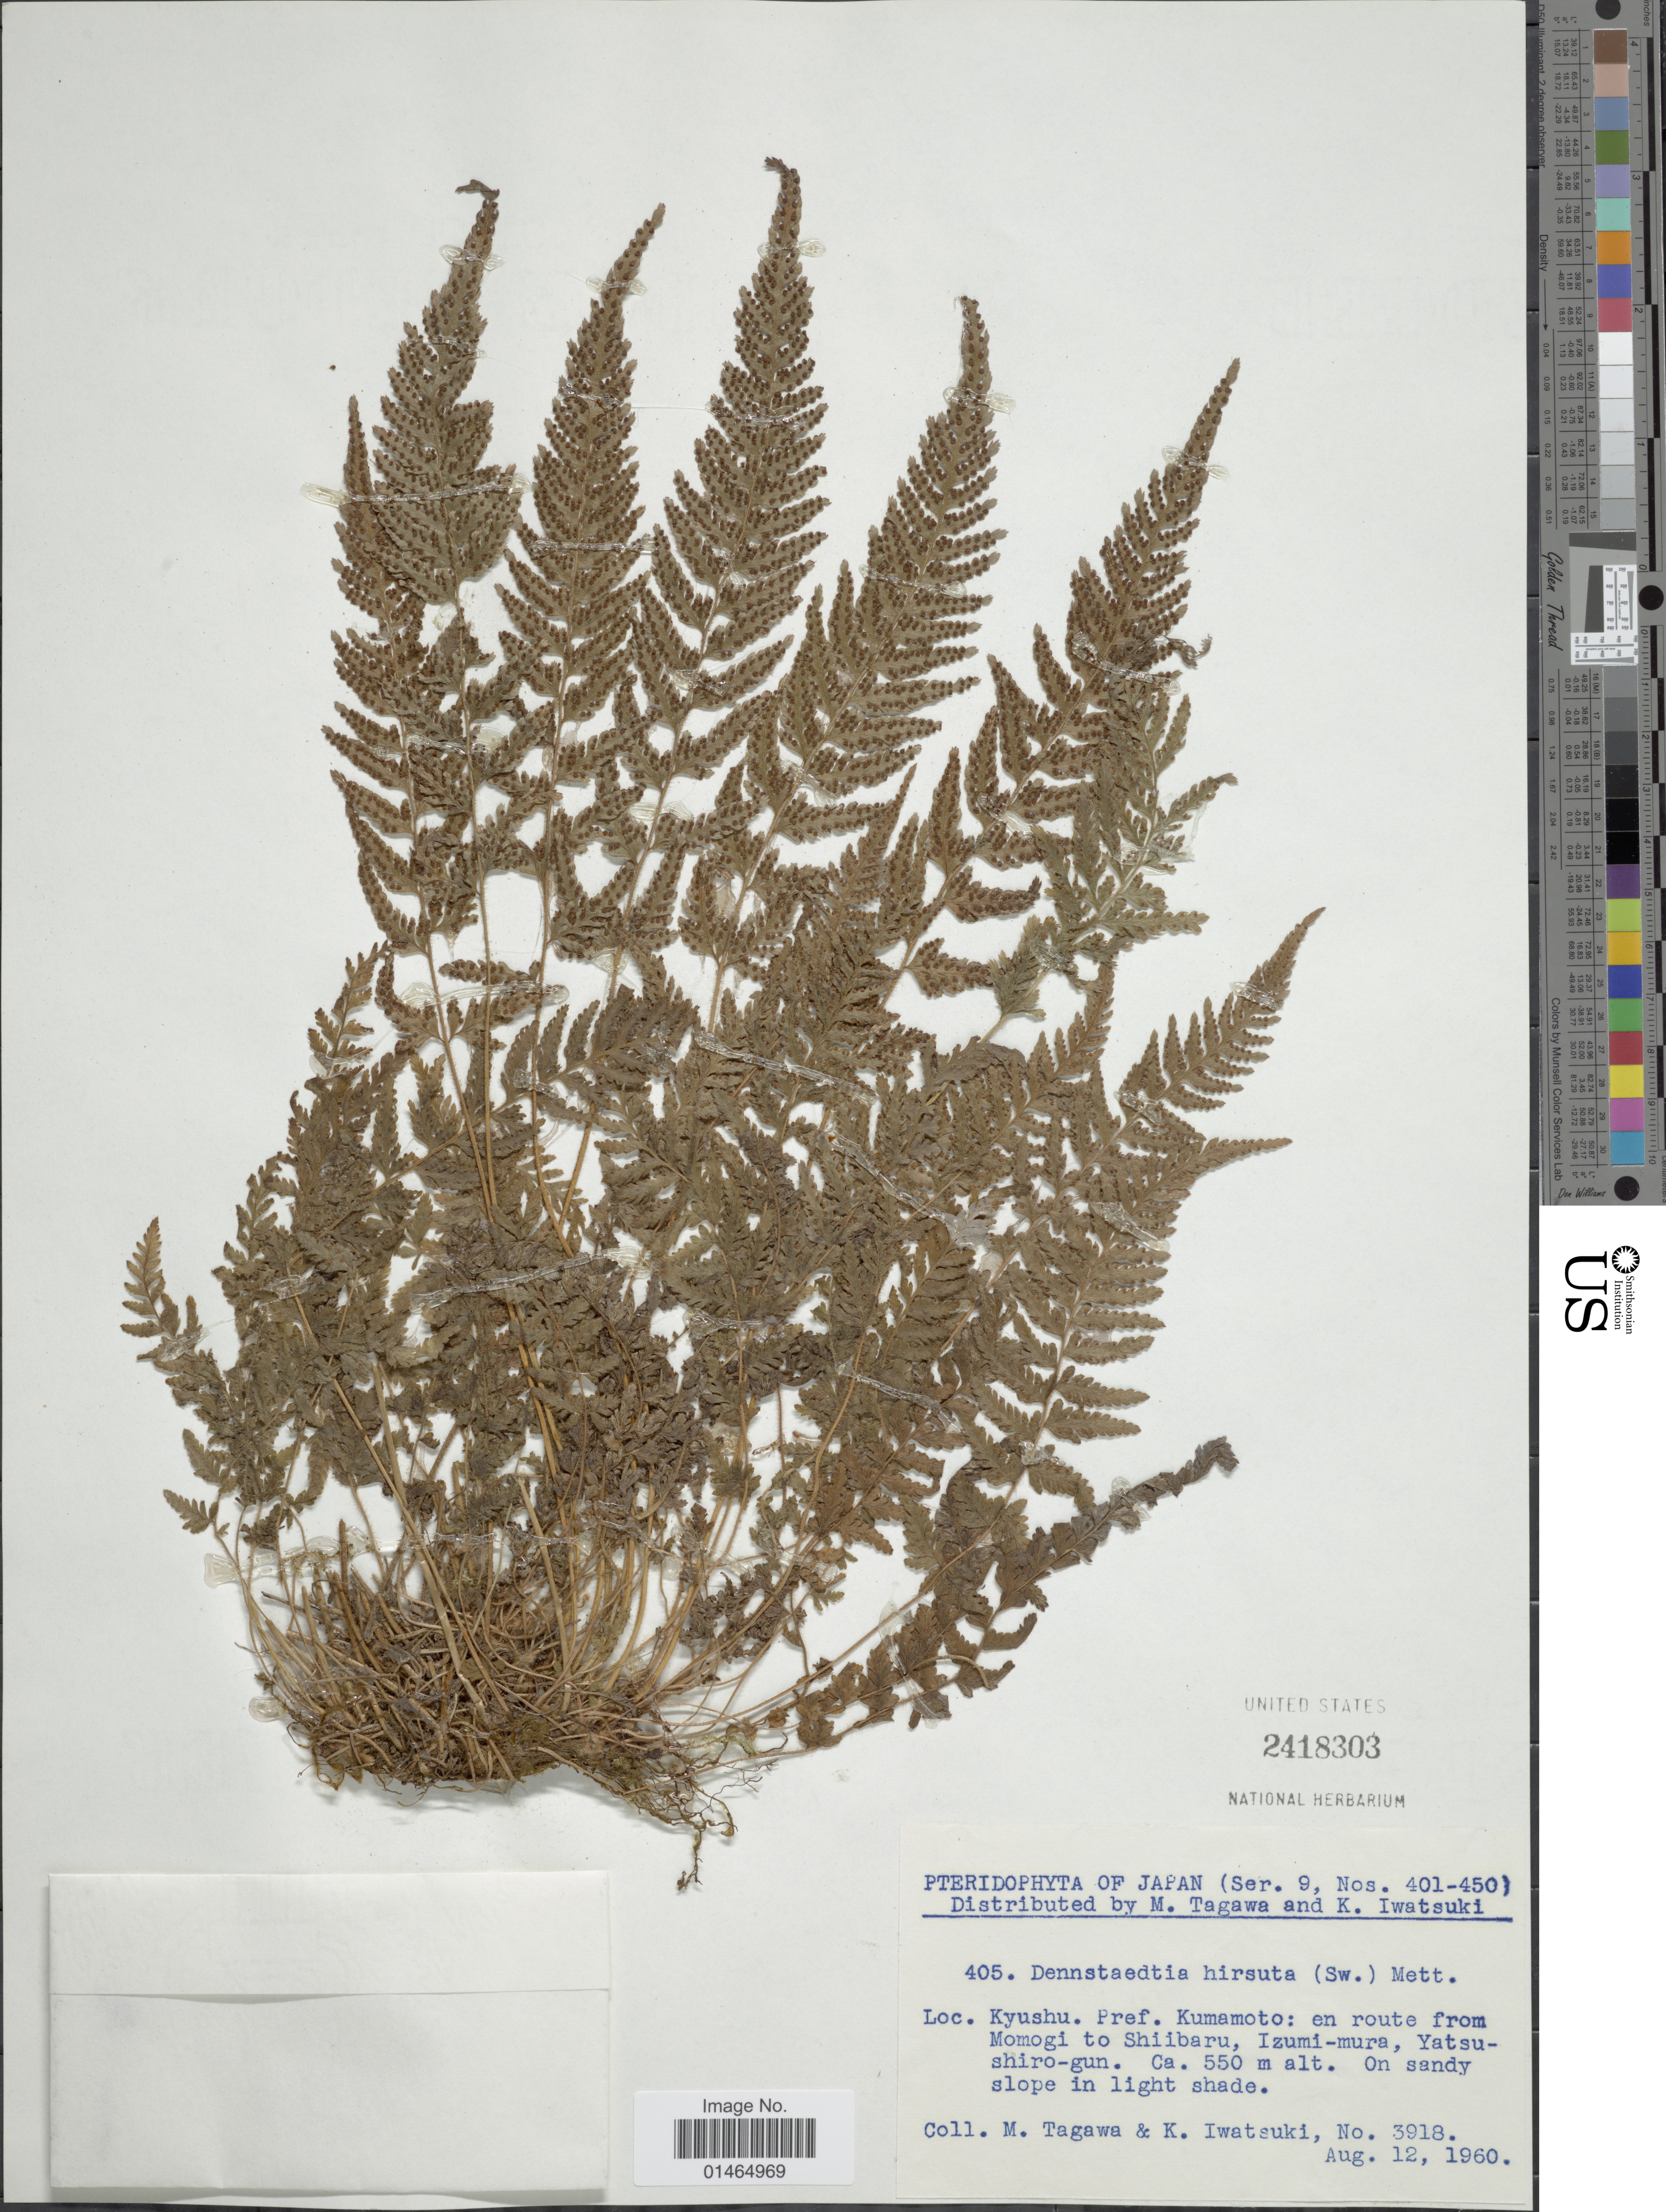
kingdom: Plantae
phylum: Tracheophyta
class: Polypodiopsida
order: Polypodiales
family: Dennstaedtiaceae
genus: Dennstaedtia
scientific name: Dennstaedtia hirsuta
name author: (Sw.) Mett. ex Miq.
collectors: M. Tagawa & K. Iwatsuki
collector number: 3918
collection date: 1960-08-12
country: Japan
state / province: Kumamoto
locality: Kyushu. Pref. Kumamoto: en route from Momogi to Shiibaru, Izumi-mura, Yatsushiro-gun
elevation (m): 550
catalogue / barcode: US 2418303